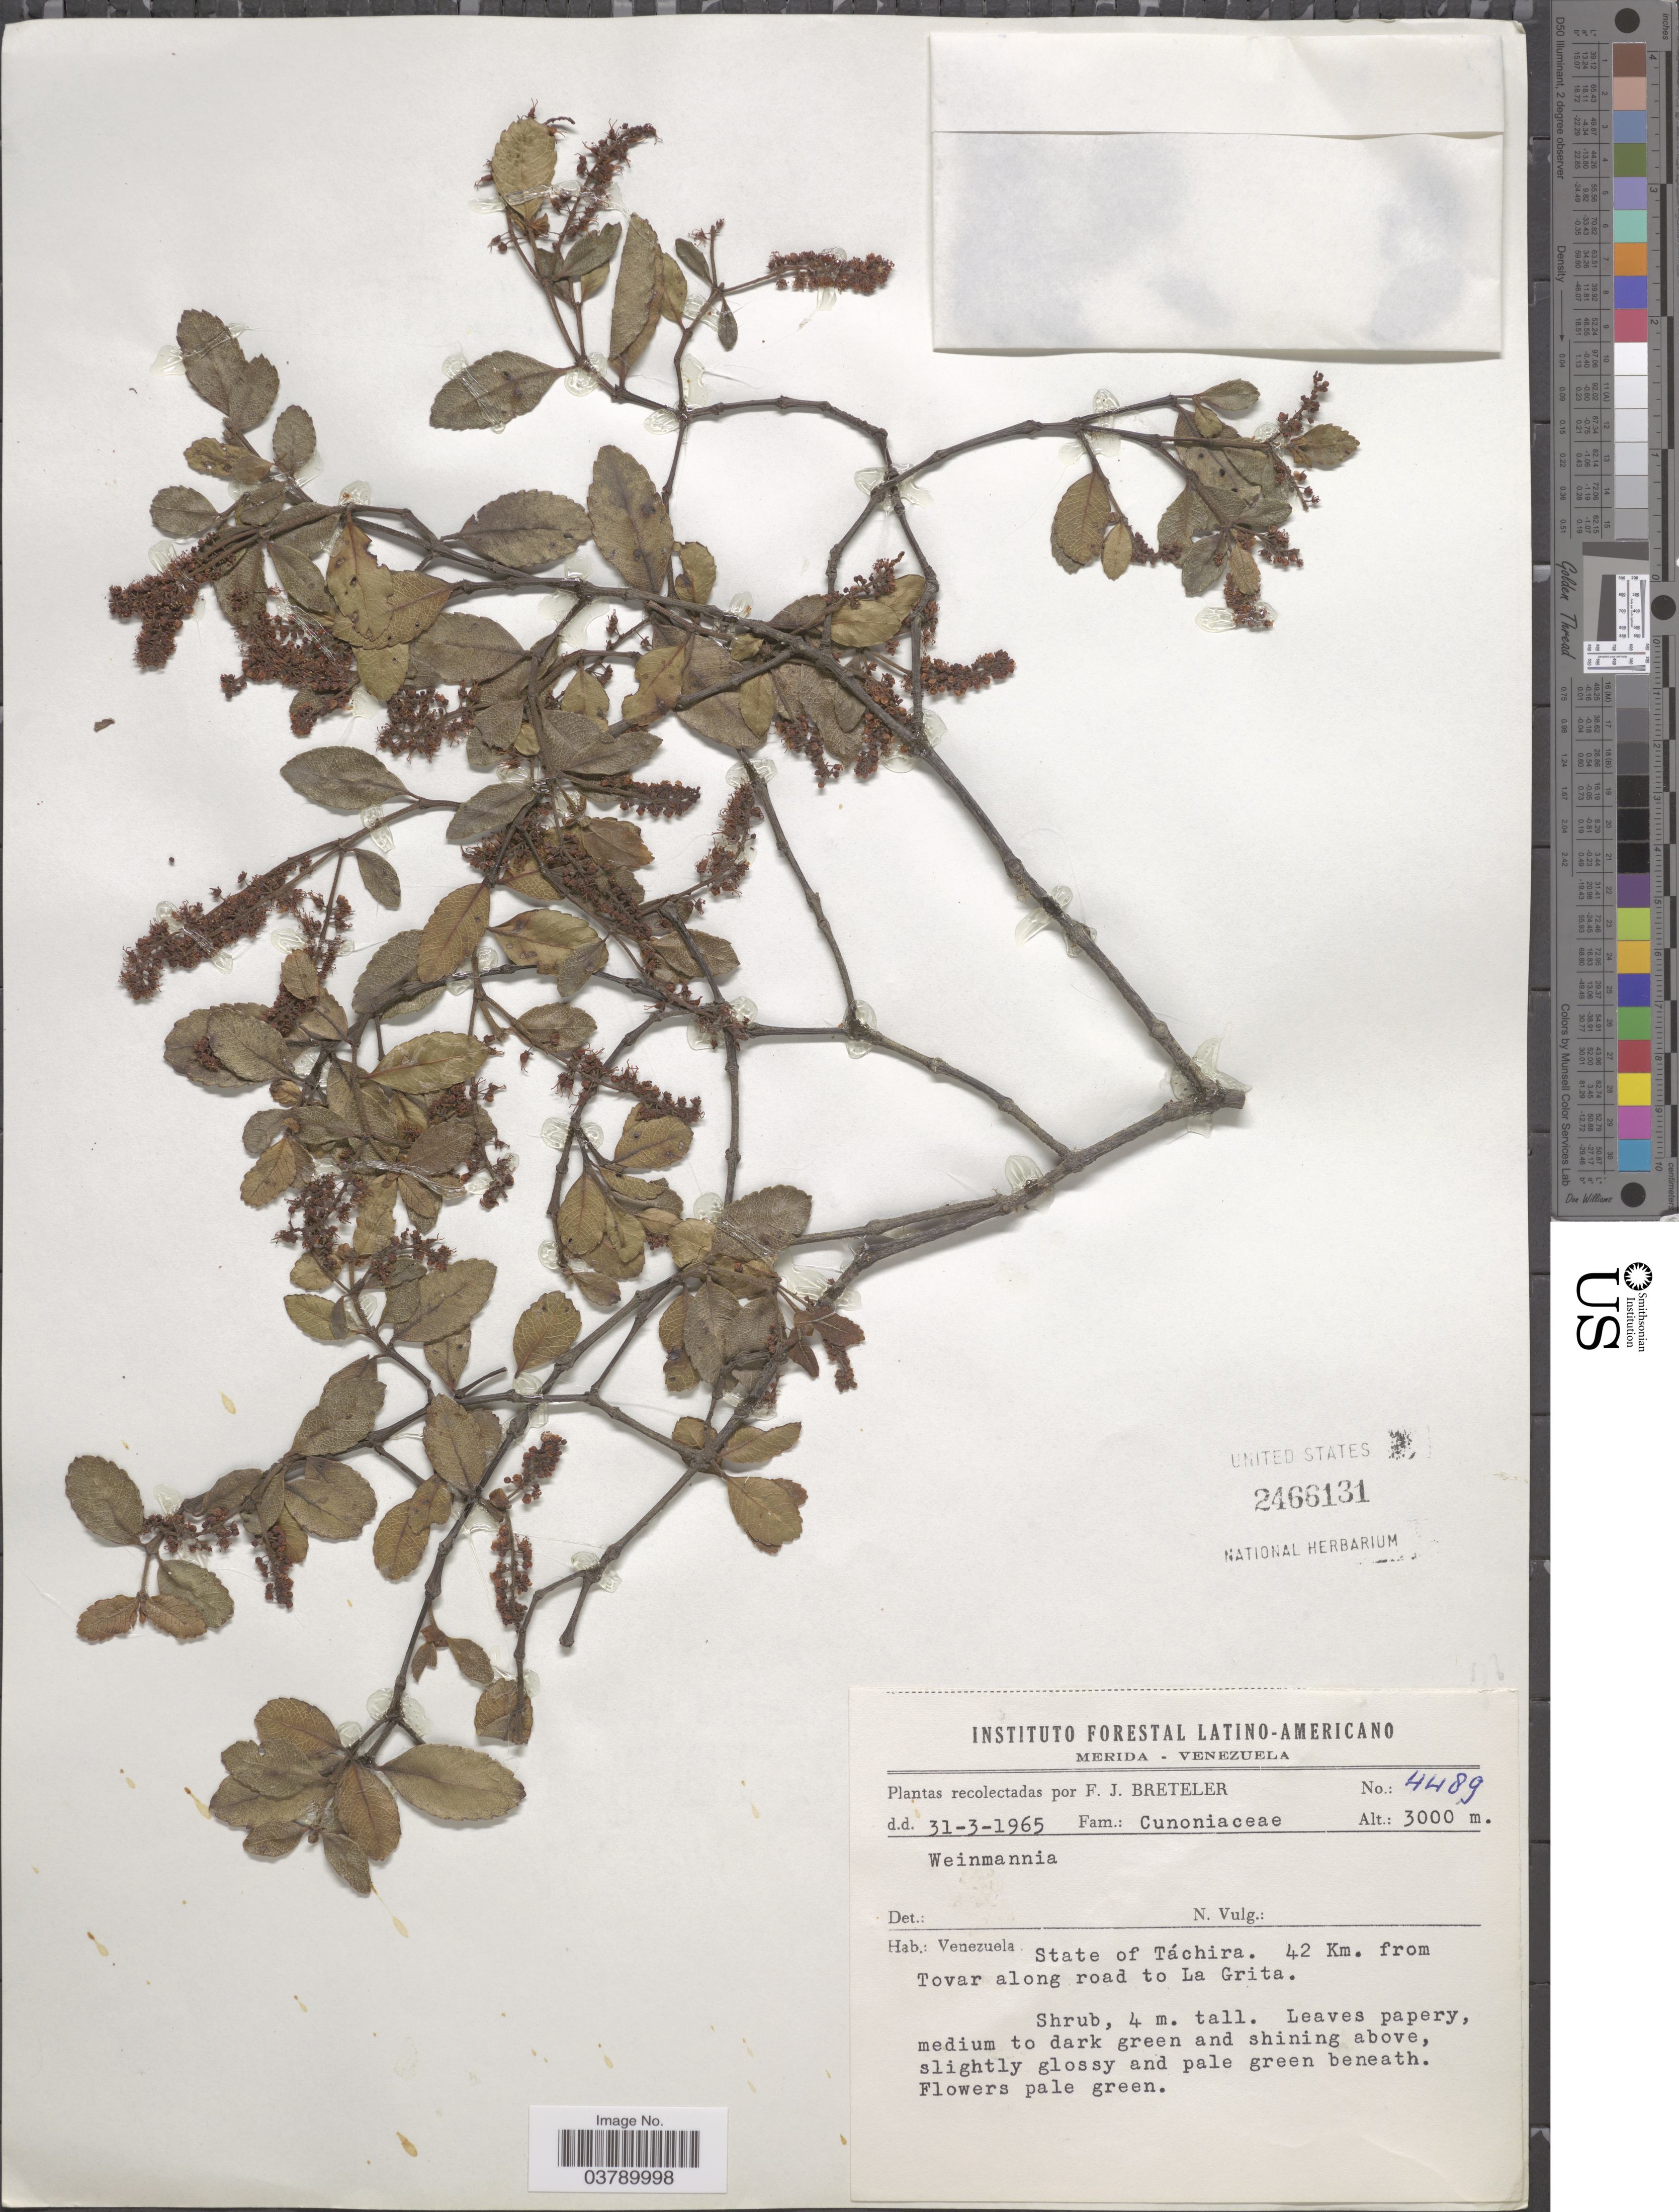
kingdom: Plantae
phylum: Tracheophyta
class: Magnoliopsida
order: Oxalidales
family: Cunoniaceae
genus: Weinmannia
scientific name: Weinmannia sp.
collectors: F. J. Breteler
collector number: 4489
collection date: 1965-03-31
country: Venezuela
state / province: Tachira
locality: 42 Km. from Tovar along road to La Grita.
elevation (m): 3000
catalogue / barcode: US 2466131